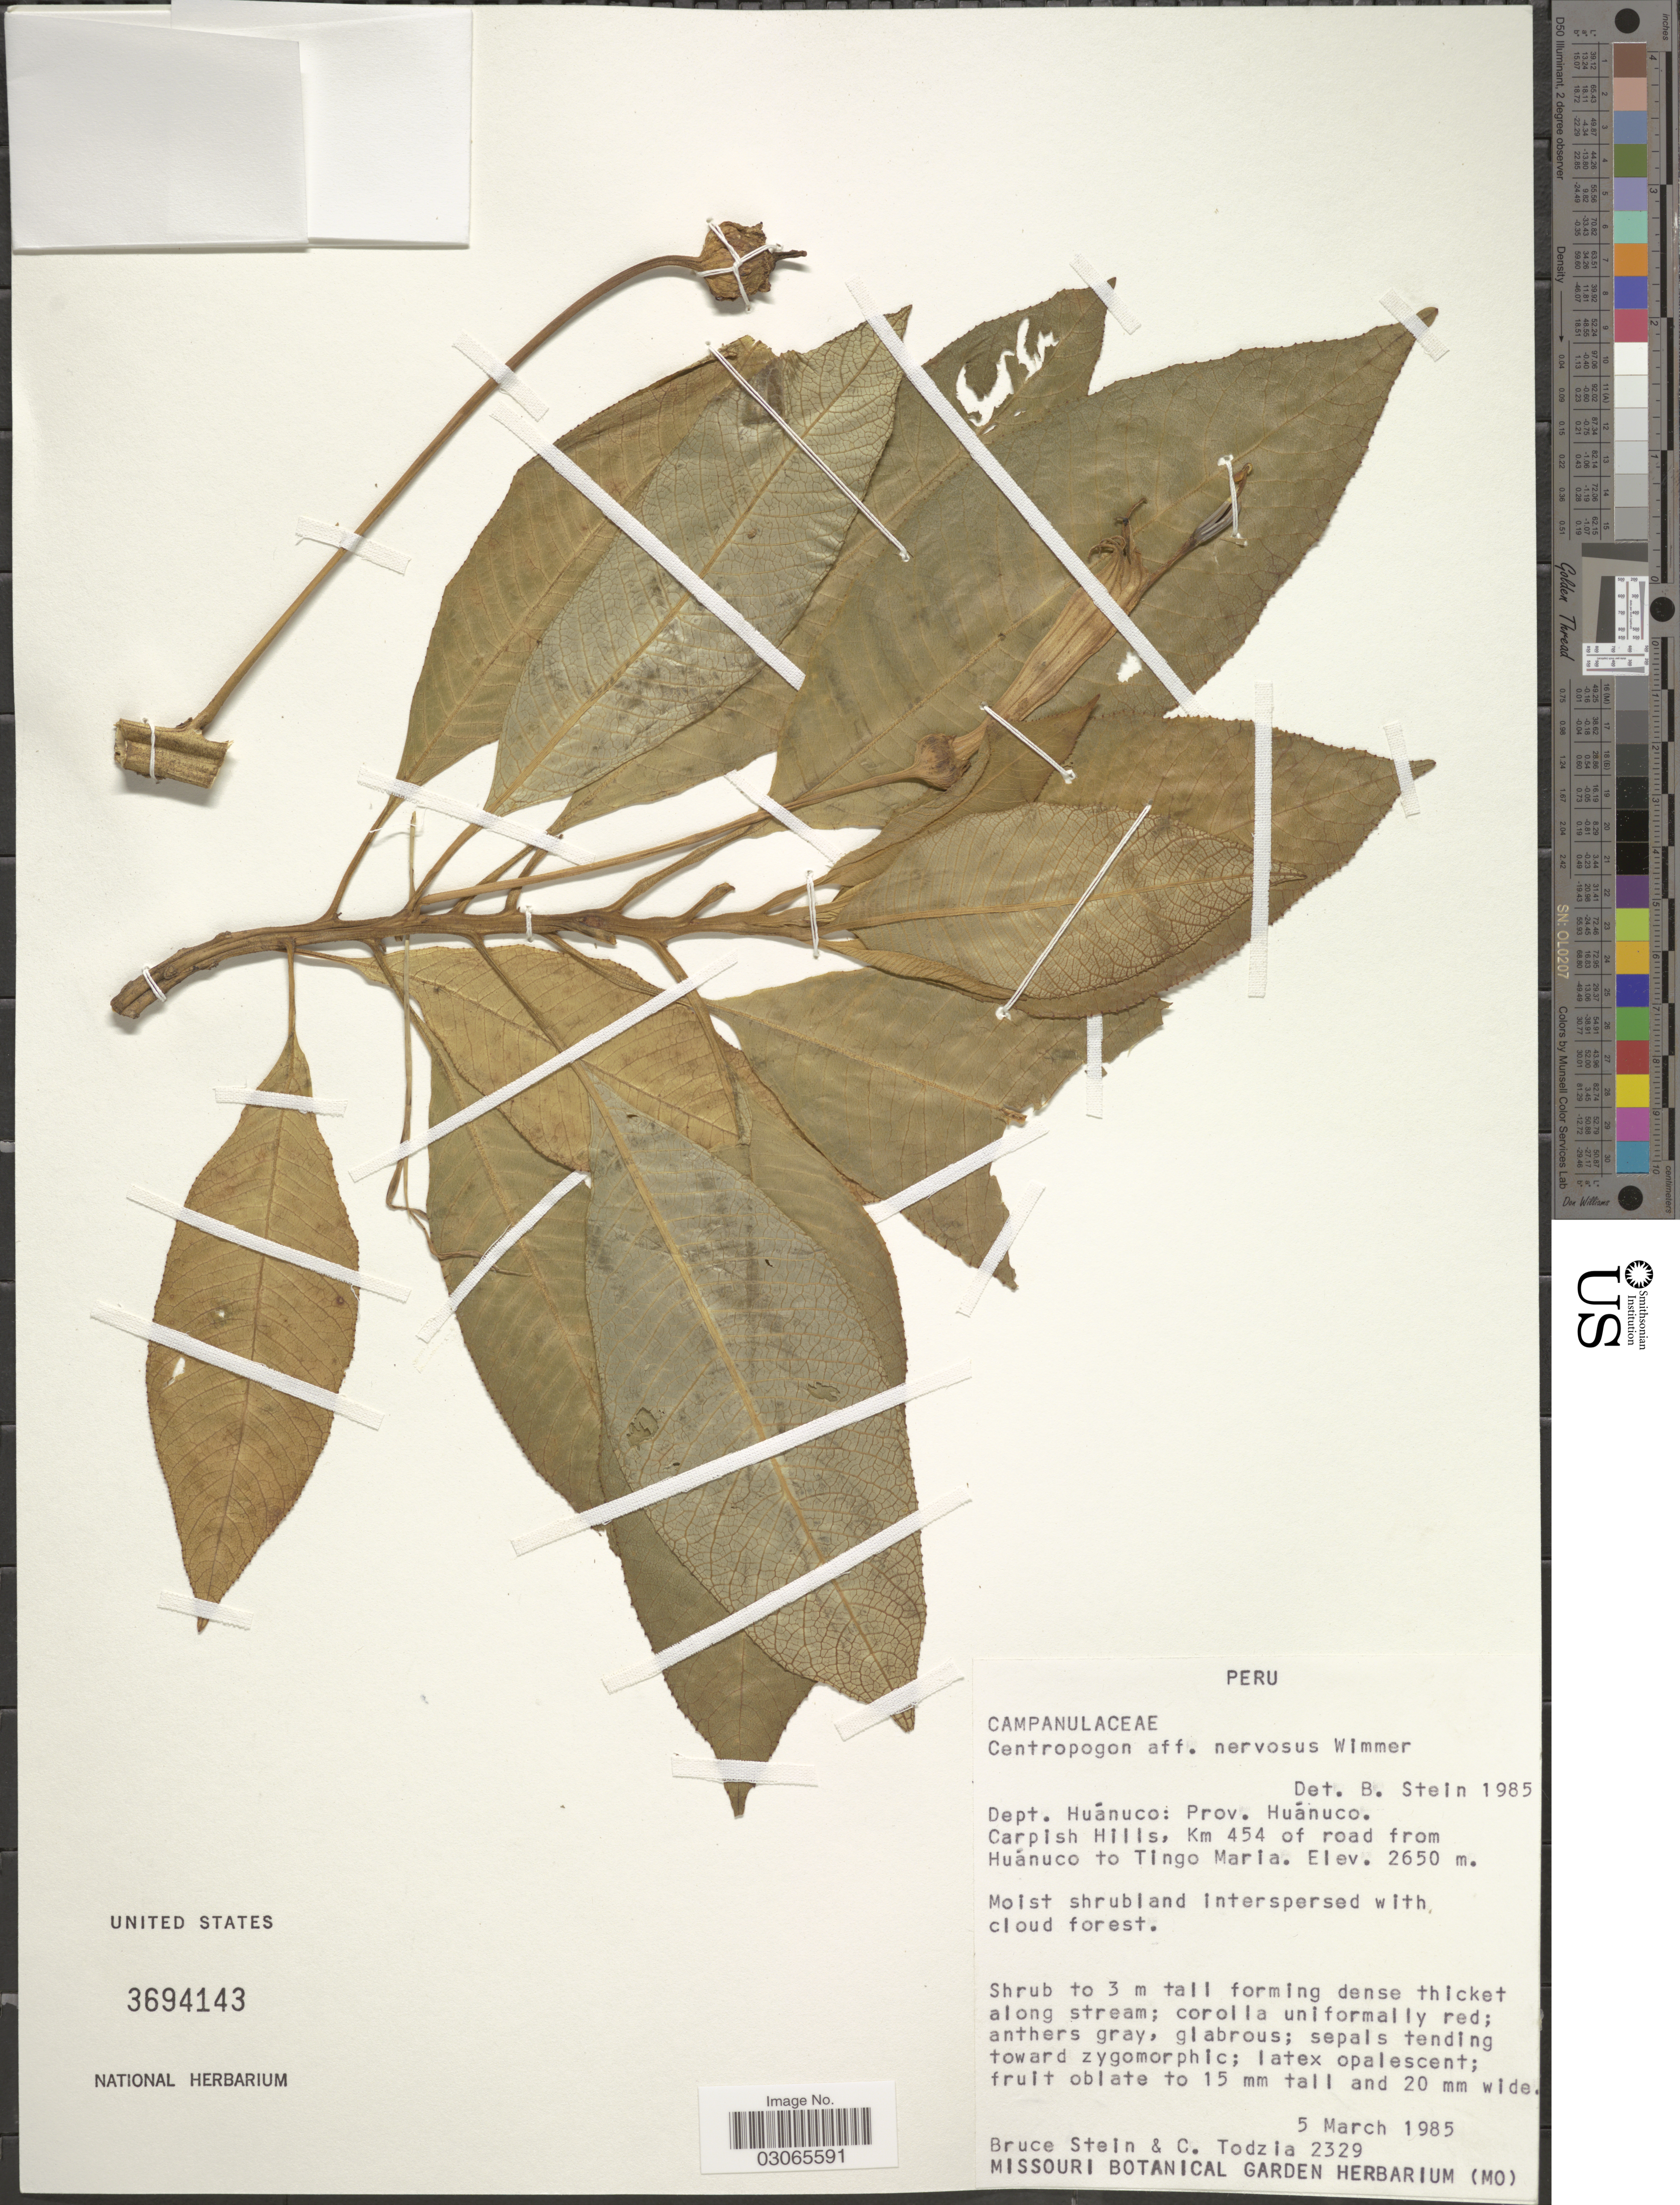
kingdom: Plantae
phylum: Tracheophyta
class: Magnoliopsida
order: Asterales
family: Campanulaceae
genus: Centropogon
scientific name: Centropogon nervosus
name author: E. Wimm.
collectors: B. A. Stein & C. A. Todzia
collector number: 2329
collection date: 1985-03-05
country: Peru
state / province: Huánuco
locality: Dept. Huánuco: Prov. Huánuco. Carpish Hills, Km 454 of road from Huánuco to Tingo Maria.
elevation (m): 2650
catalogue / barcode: US 3694143